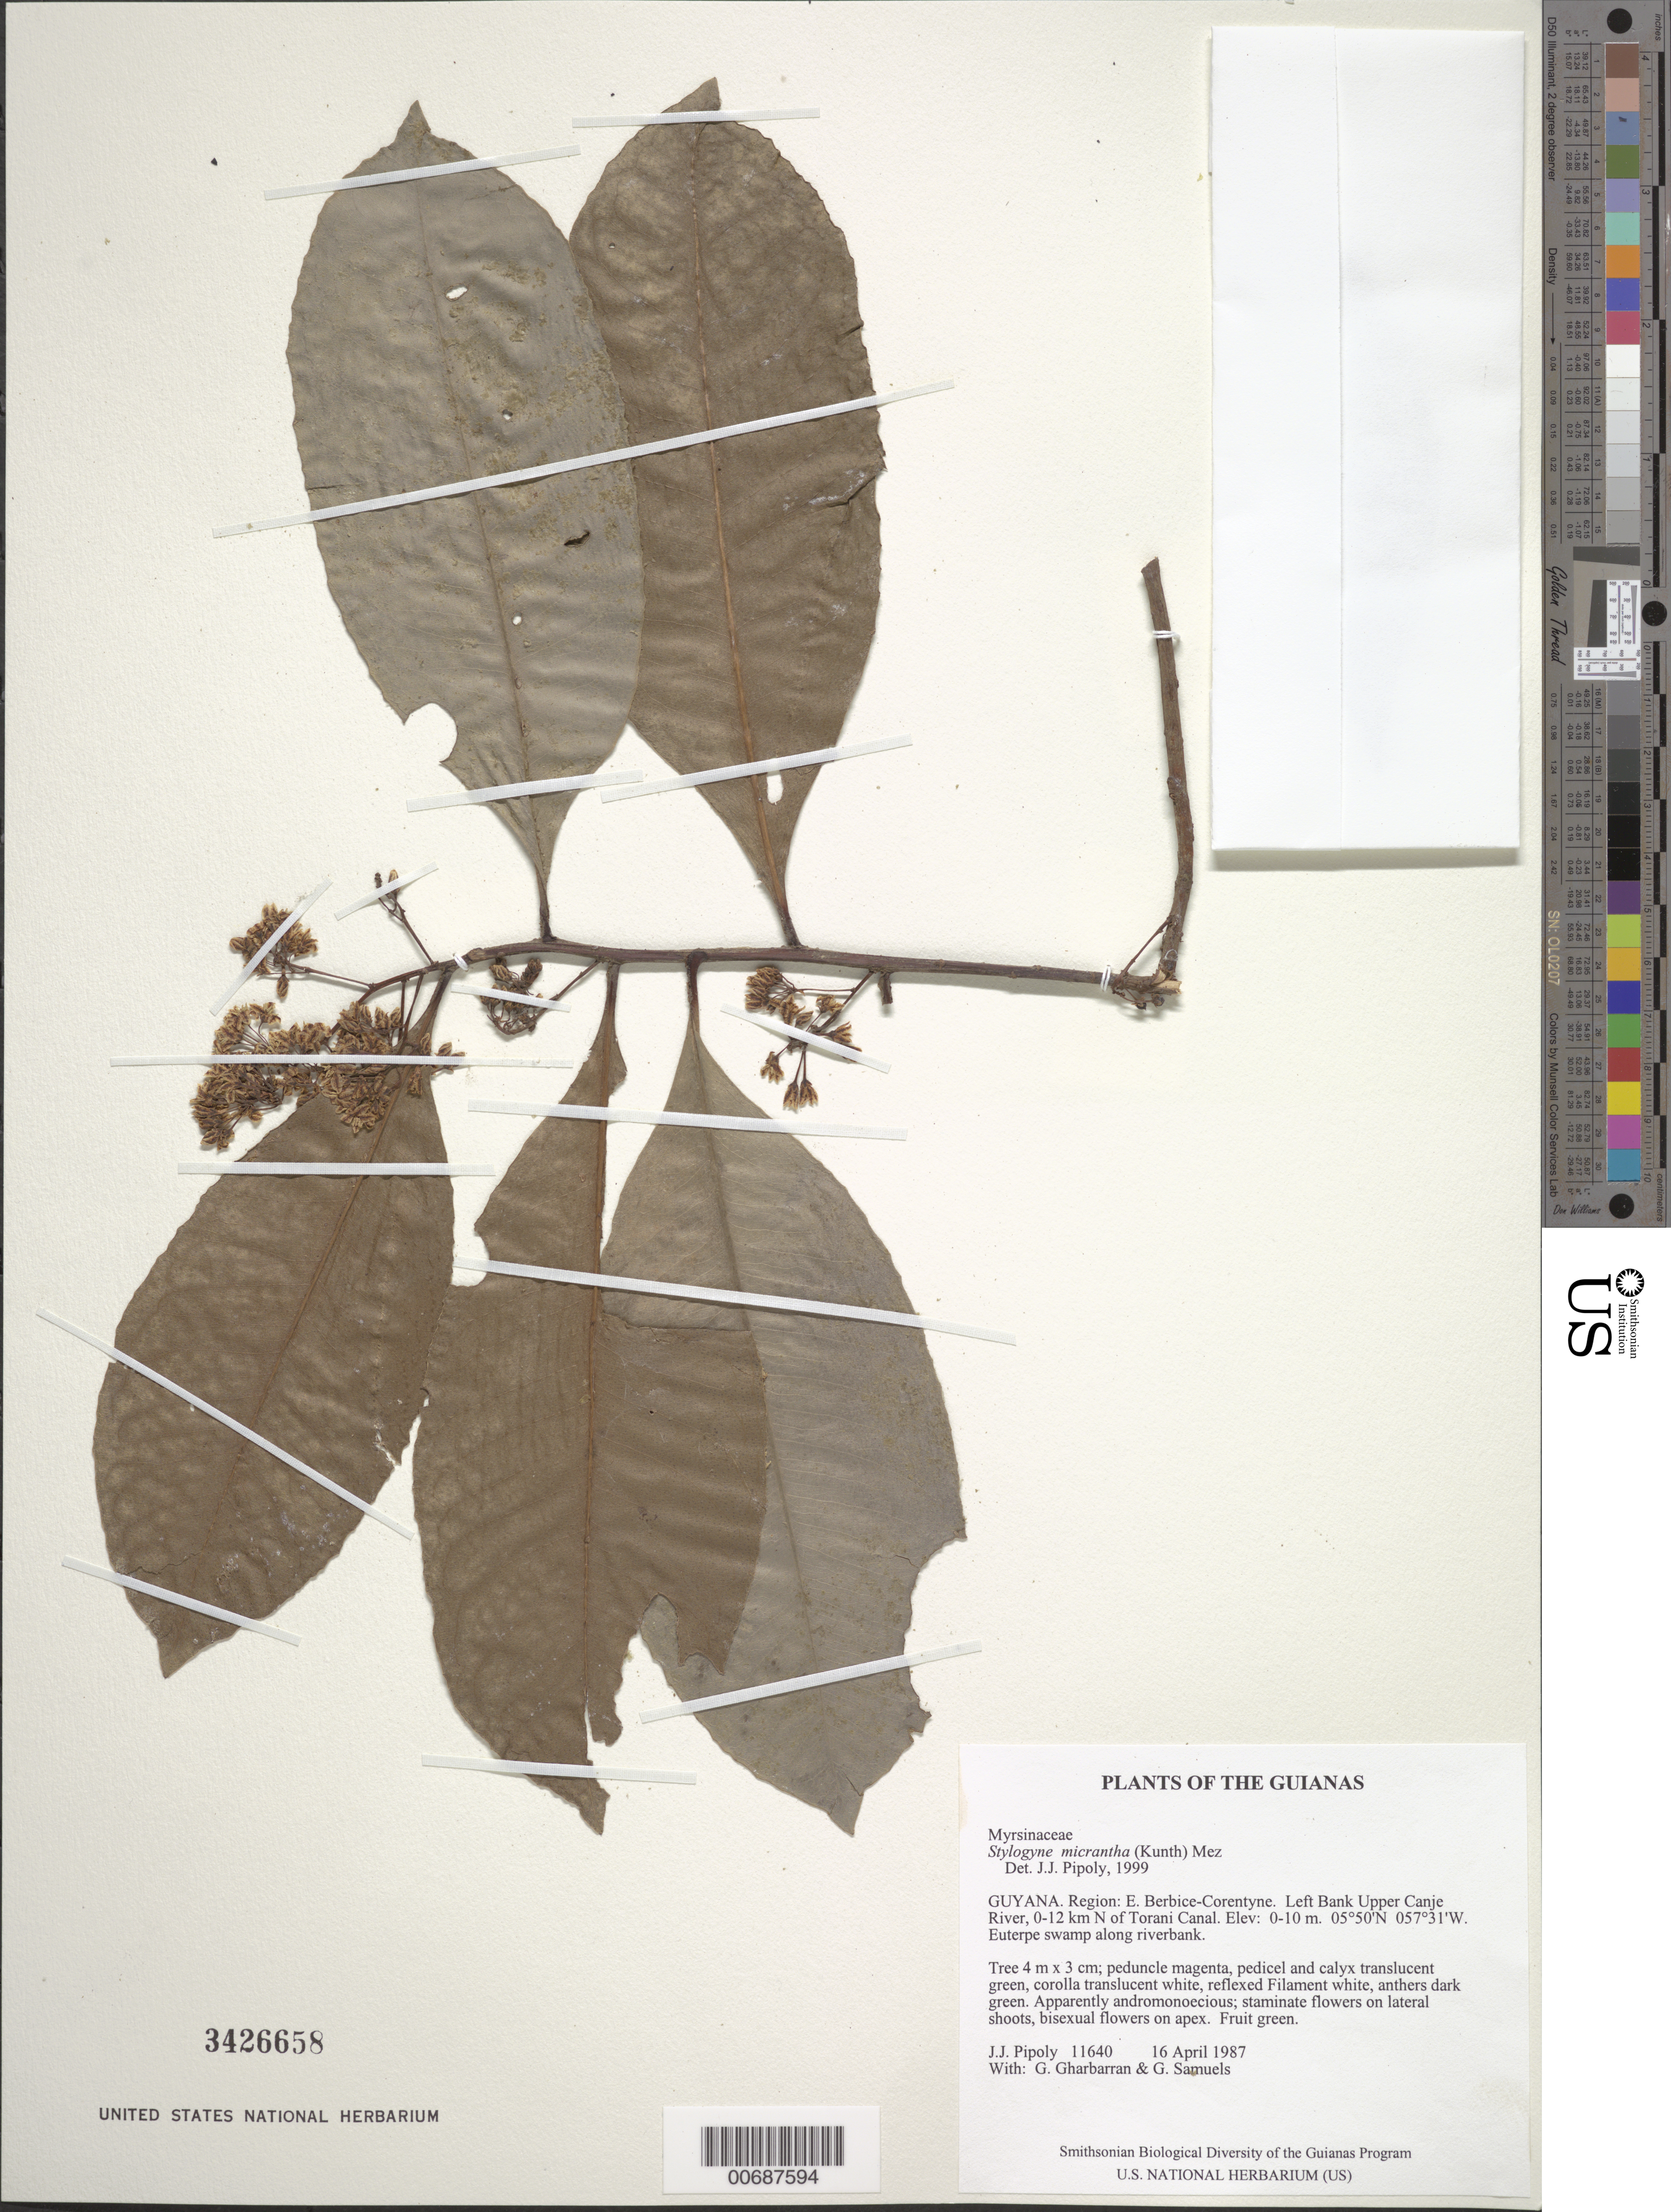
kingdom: Plantae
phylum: Tracheophyta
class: Magnoliopsida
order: Ericales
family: Primulaceae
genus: Stylogyne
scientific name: Stylogyne micrantha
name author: (Kunth) Mez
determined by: Pipoly, J. J., III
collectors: J. J. Pipoly, G. Gharbarran & G. Samuels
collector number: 11640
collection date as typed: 16 April 1987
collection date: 1987-04-16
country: Guyana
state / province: E. Berbice-Corentyne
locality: Left Bank Upper Canje River, 0-12 km N of Torani Canal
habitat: Euterpe swamp along riverbank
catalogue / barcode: US 3426658